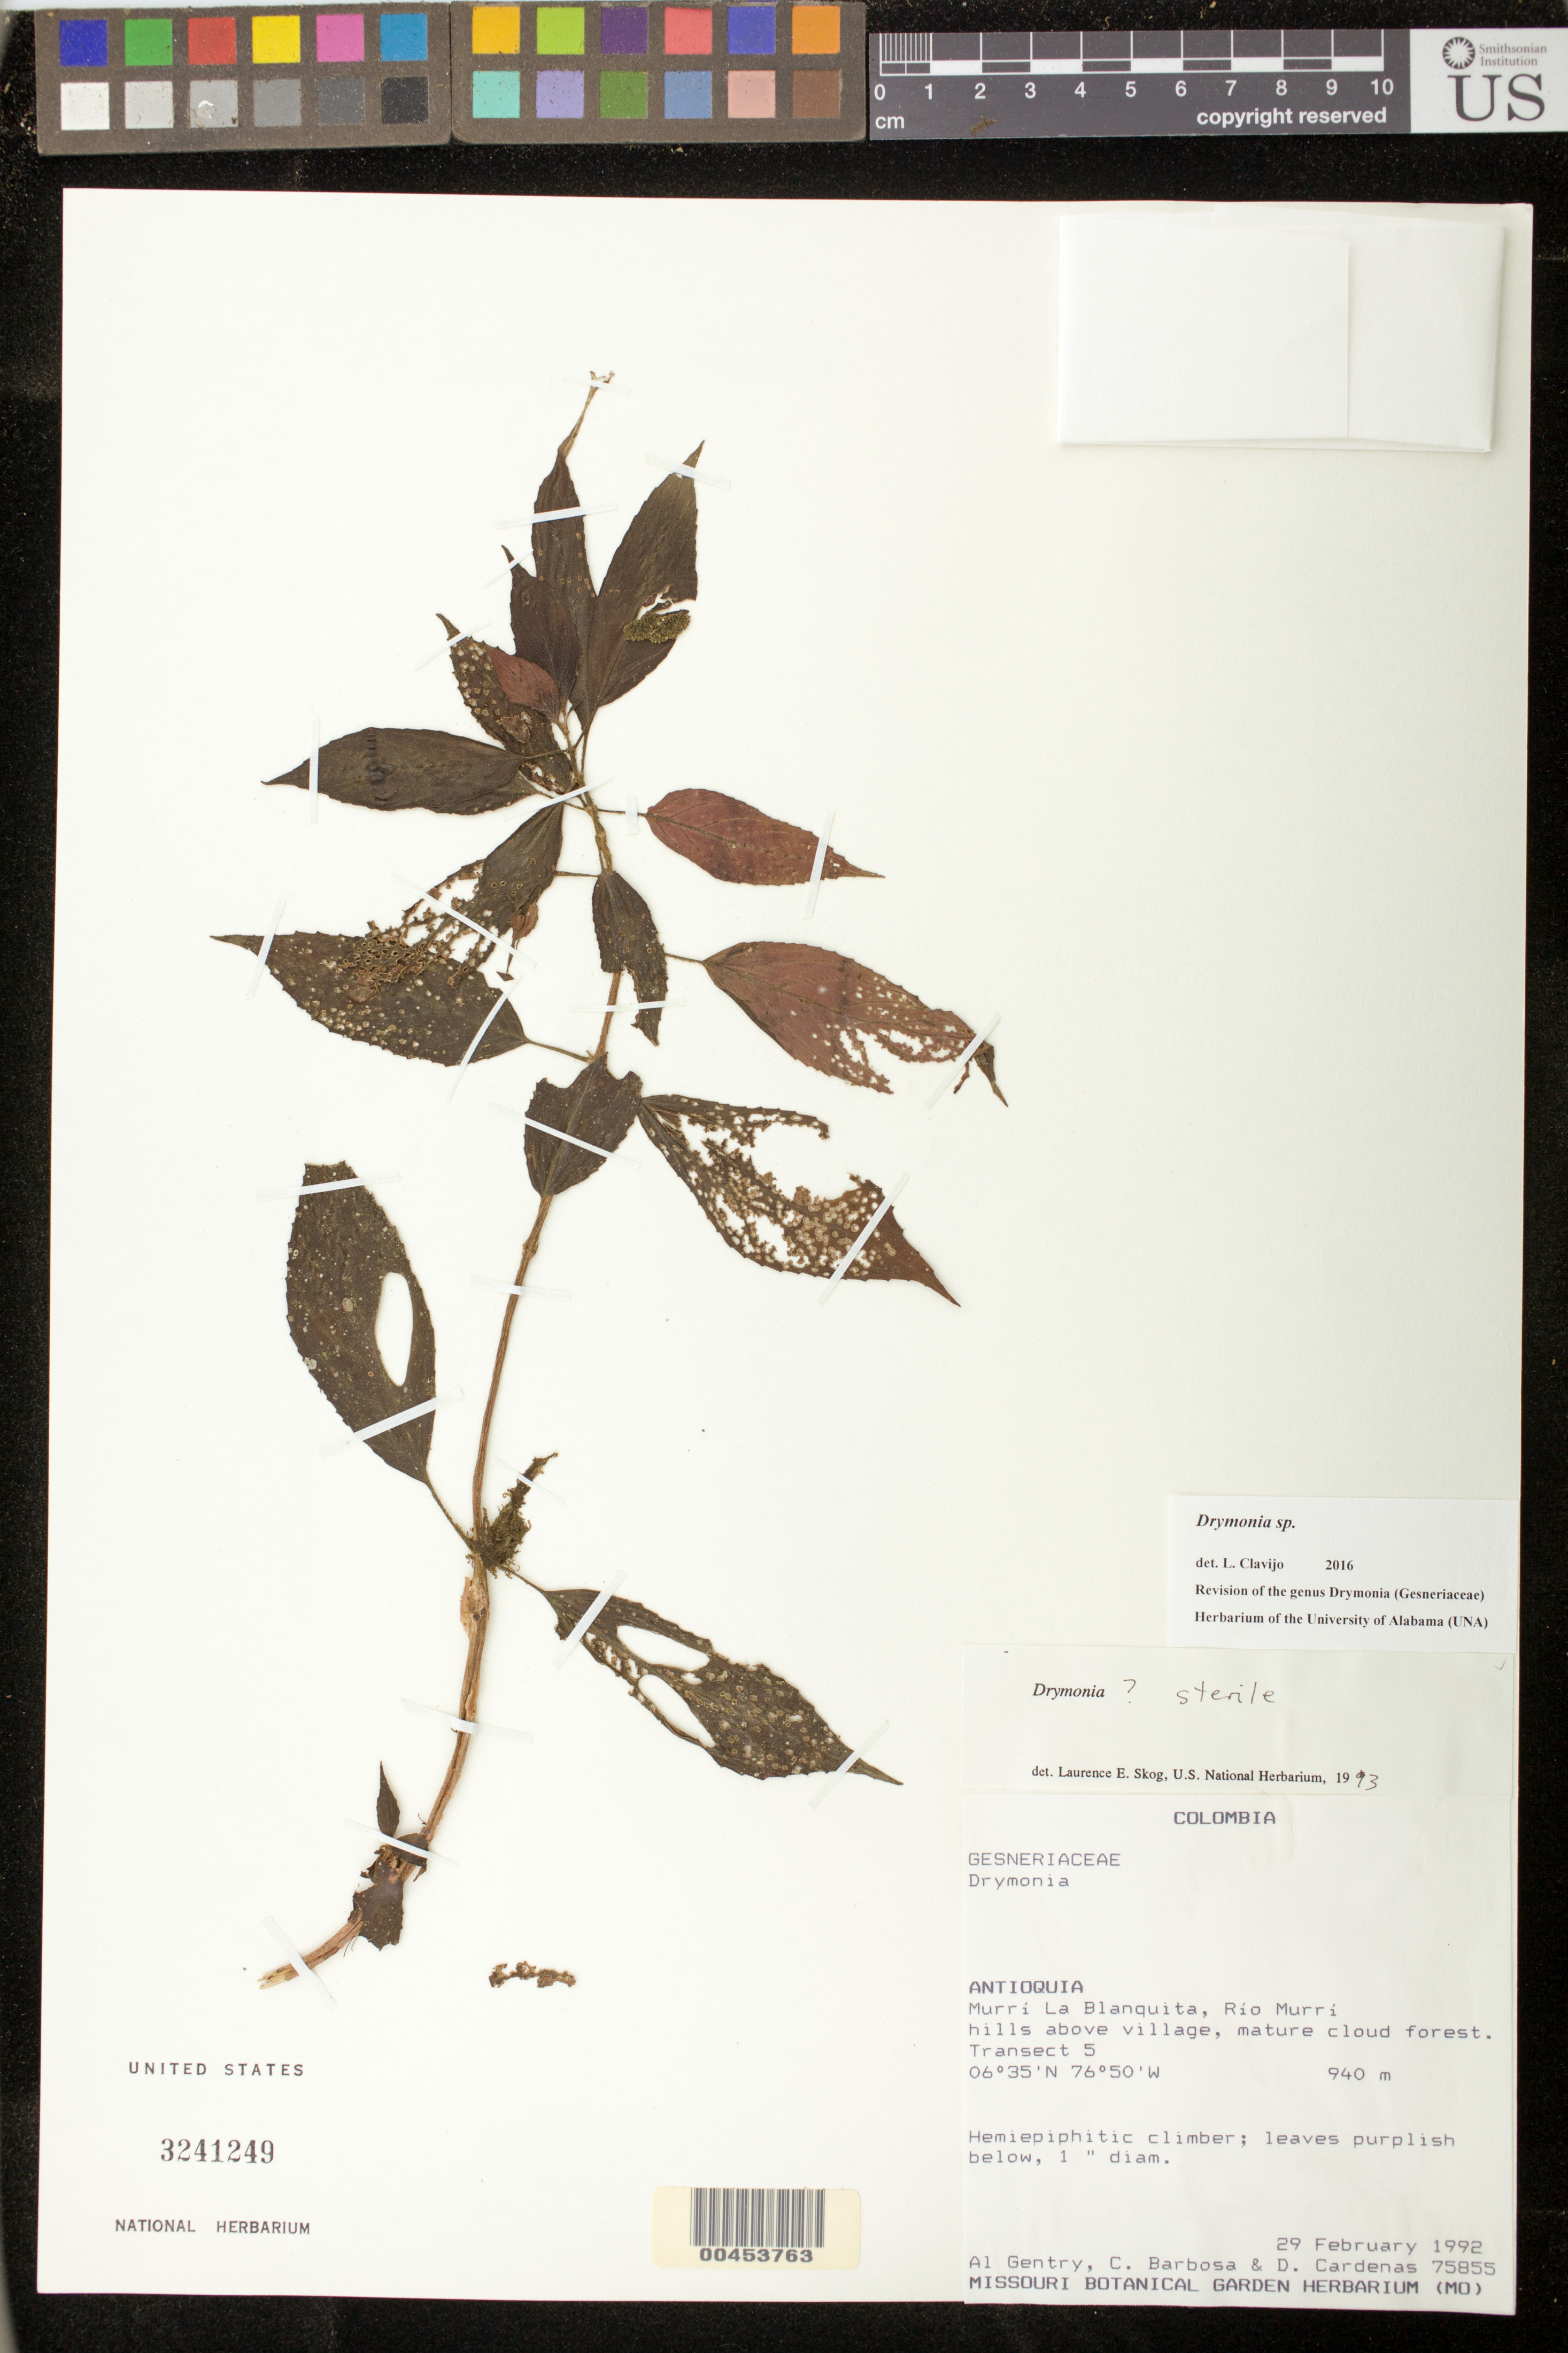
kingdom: Plantae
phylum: Tracheophyta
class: Magnoliopsida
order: Lamiales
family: Gesneriaceae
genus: Drymonia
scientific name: Drymonia serrulata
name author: (Jacq.) Mart.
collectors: A. H. Gentry, C. E. Barbosa & D. Cardenas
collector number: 75855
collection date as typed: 29 Feb 1992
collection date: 1992-02-29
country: Colombia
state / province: Antioquia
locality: Murri La Blanquita, Rio Murri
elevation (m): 940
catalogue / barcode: US 3241249